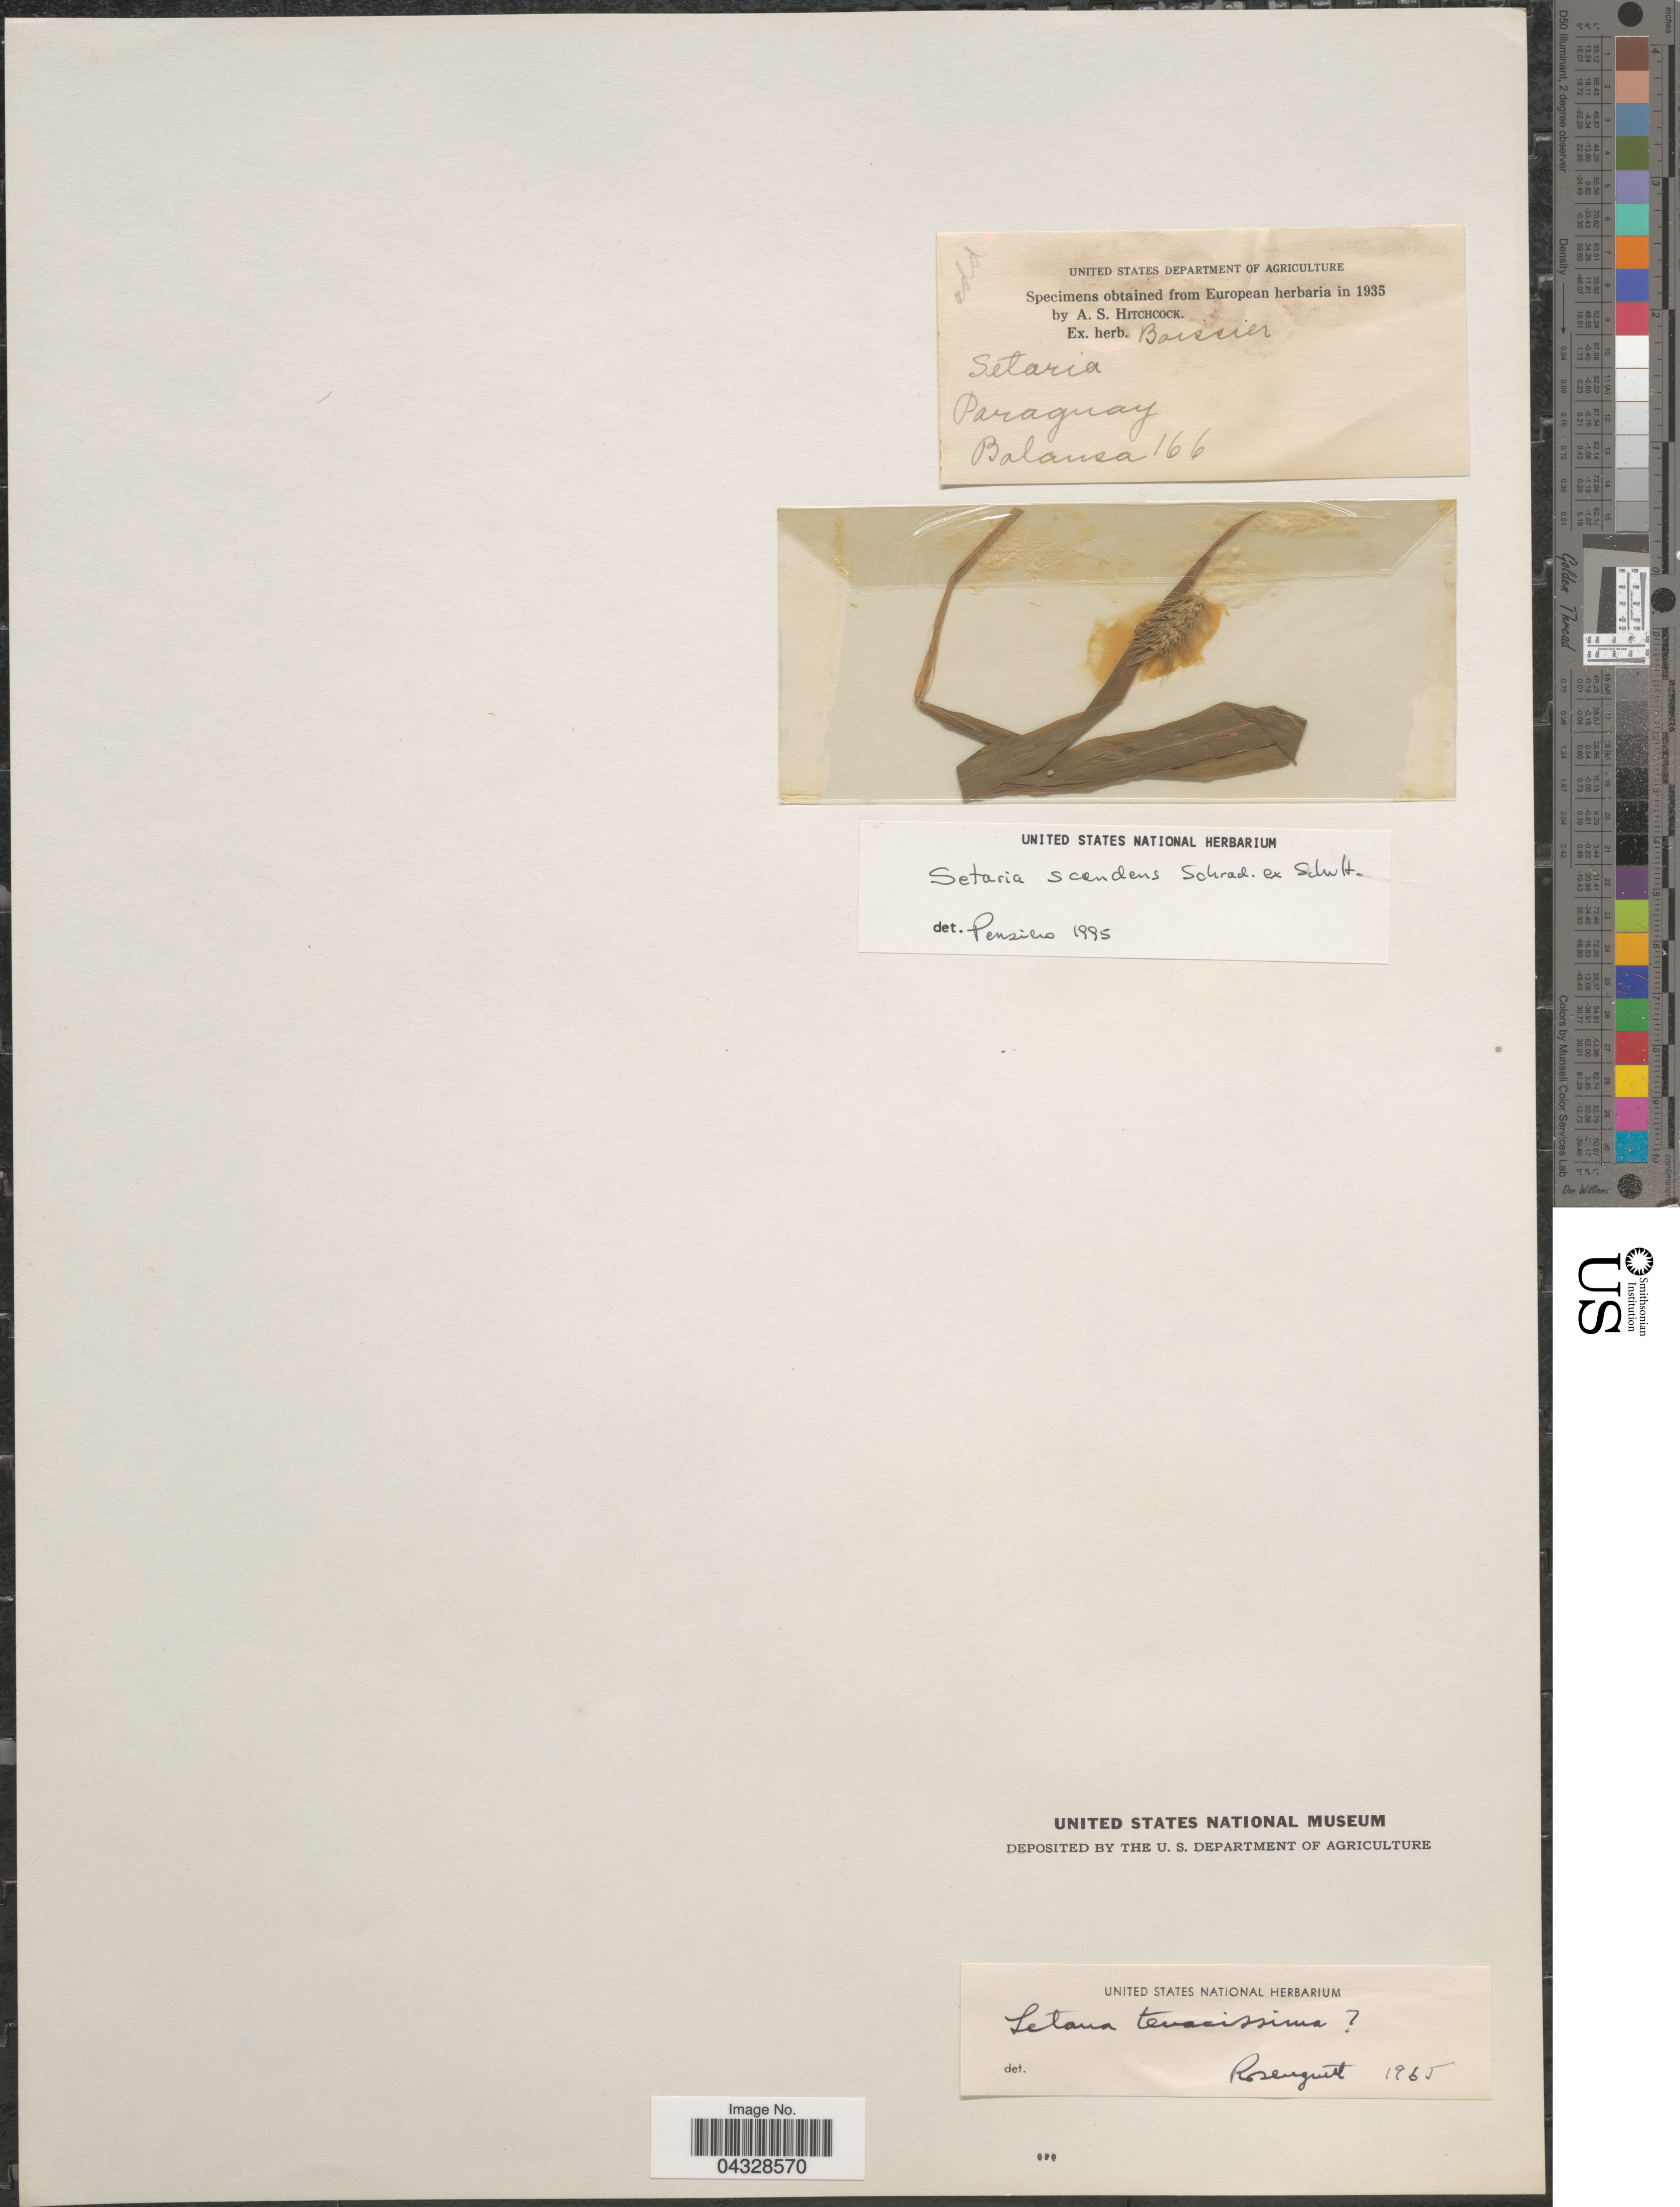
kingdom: Plantae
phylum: Tracheophyta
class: Liliopsida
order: Poales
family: Poaceae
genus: Setaria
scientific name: Setaria scandens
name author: Schrad. ex Schult.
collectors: -. Balansa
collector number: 166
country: Paraguay